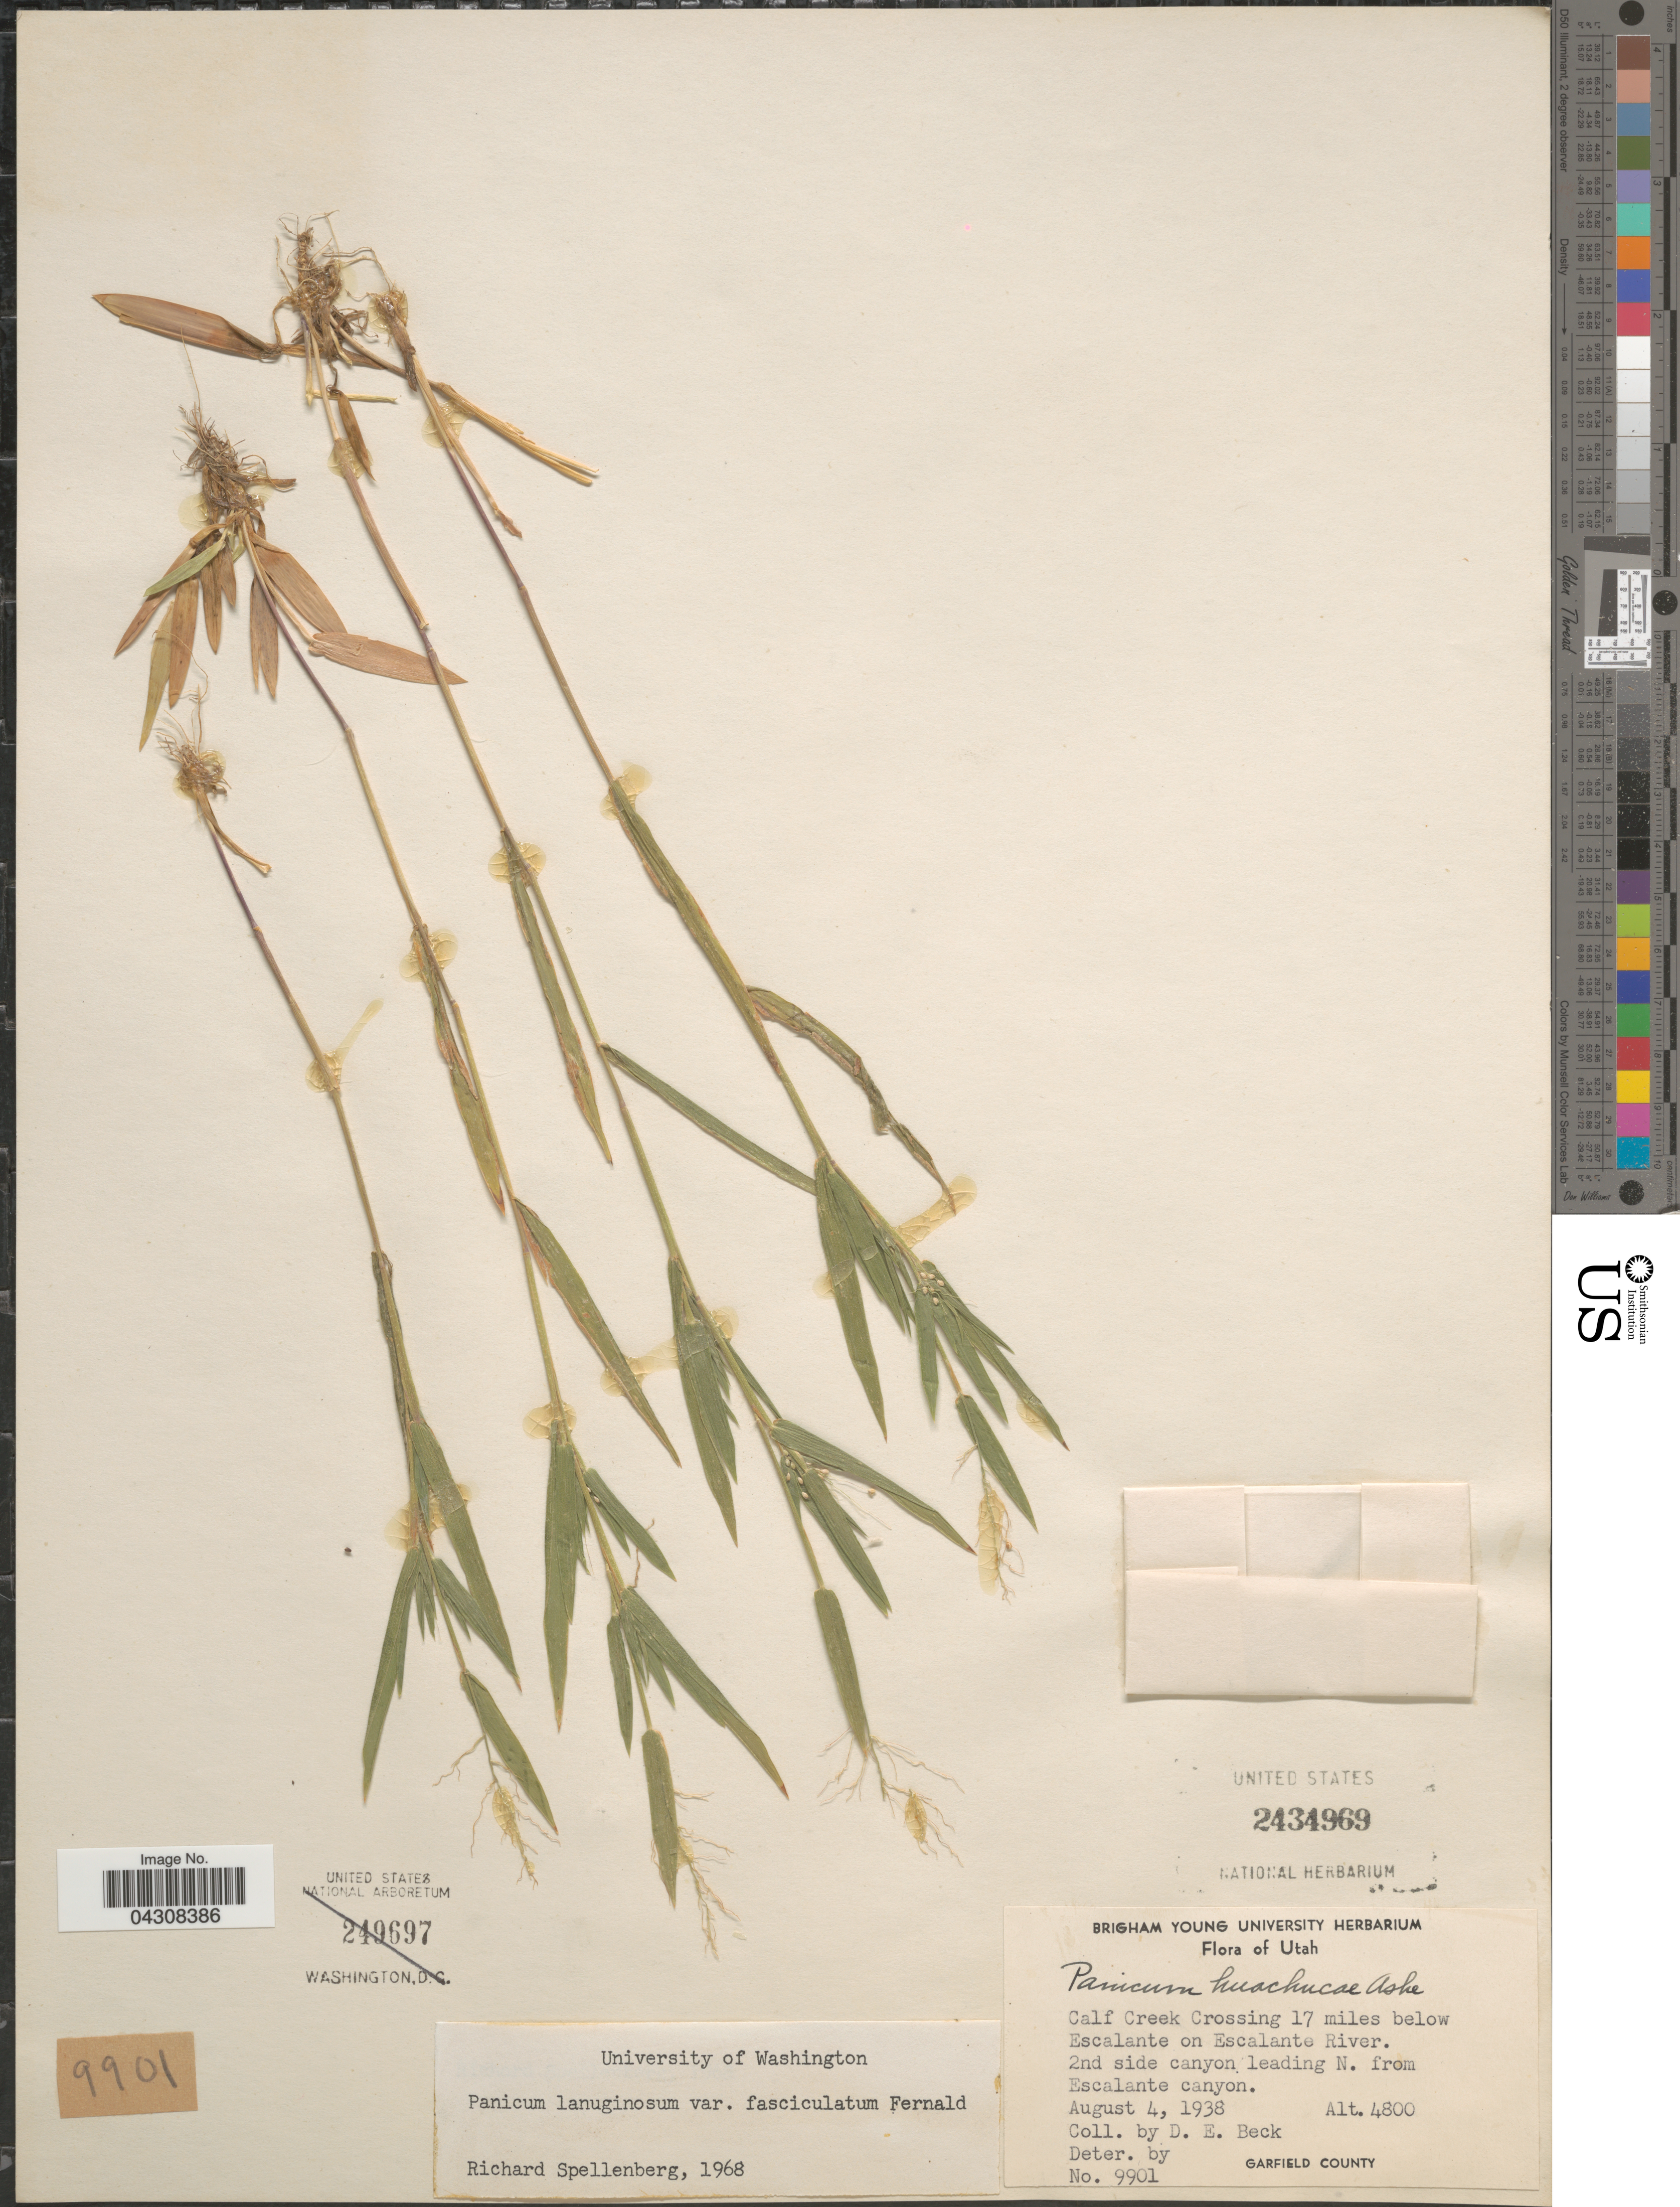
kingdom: Plantae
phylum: Tracheophyta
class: Liliopsida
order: Poales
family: Poaceae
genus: Dichanthelium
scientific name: Dichanthelium acuminatum var. acuminatum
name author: (Sw.) Gould & C.A. Clark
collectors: D. Beck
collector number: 9901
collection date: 1938-08-04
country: United States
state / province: Utah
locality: Calf Creek Crossing 17 miles below Escalante on Escalante River. 2nd side canyon leading N. from Escalante canyon. Garfield County.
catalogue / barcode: US 2434969